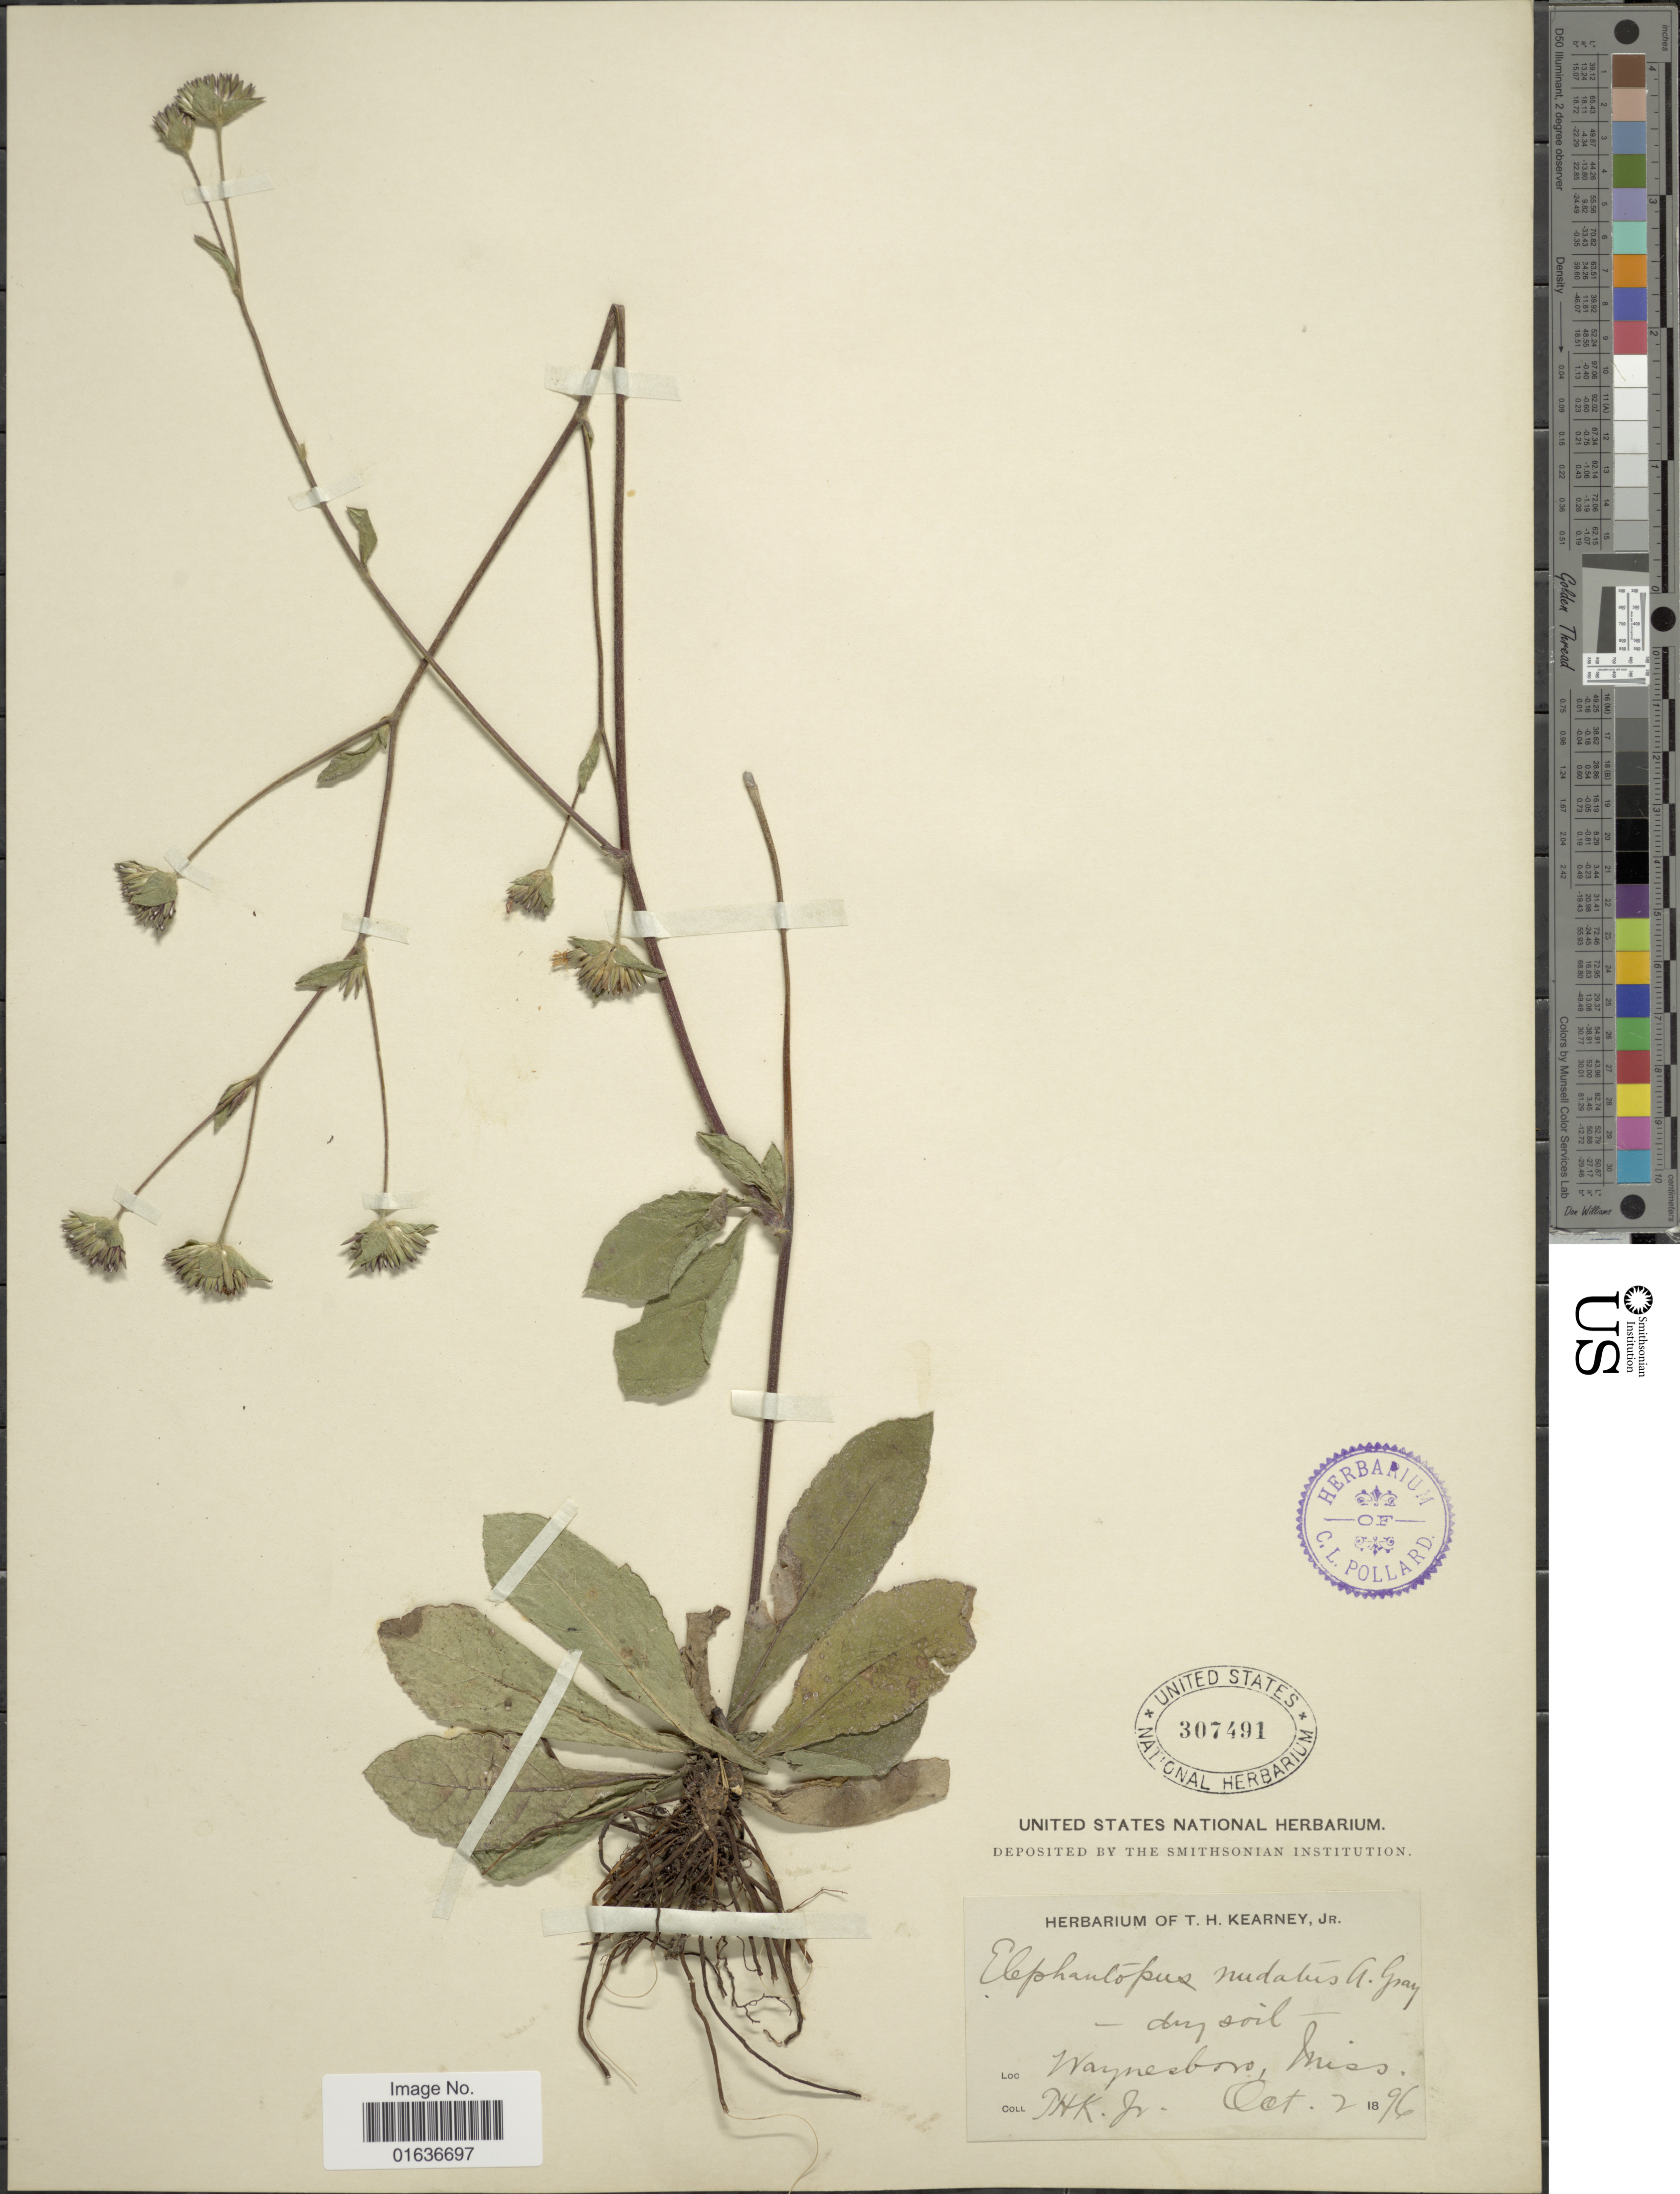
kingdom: Plantae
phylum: Tracheophyta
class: Magnoliopsida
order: Asterales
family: Asteraceae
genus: Elephantopus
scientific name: Elephantopus nudatus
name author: A. Gray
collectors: T. H. Kearney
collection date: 1896-10-02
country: United States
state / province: Mississippi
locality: Waynesboro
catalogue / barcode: US 307491